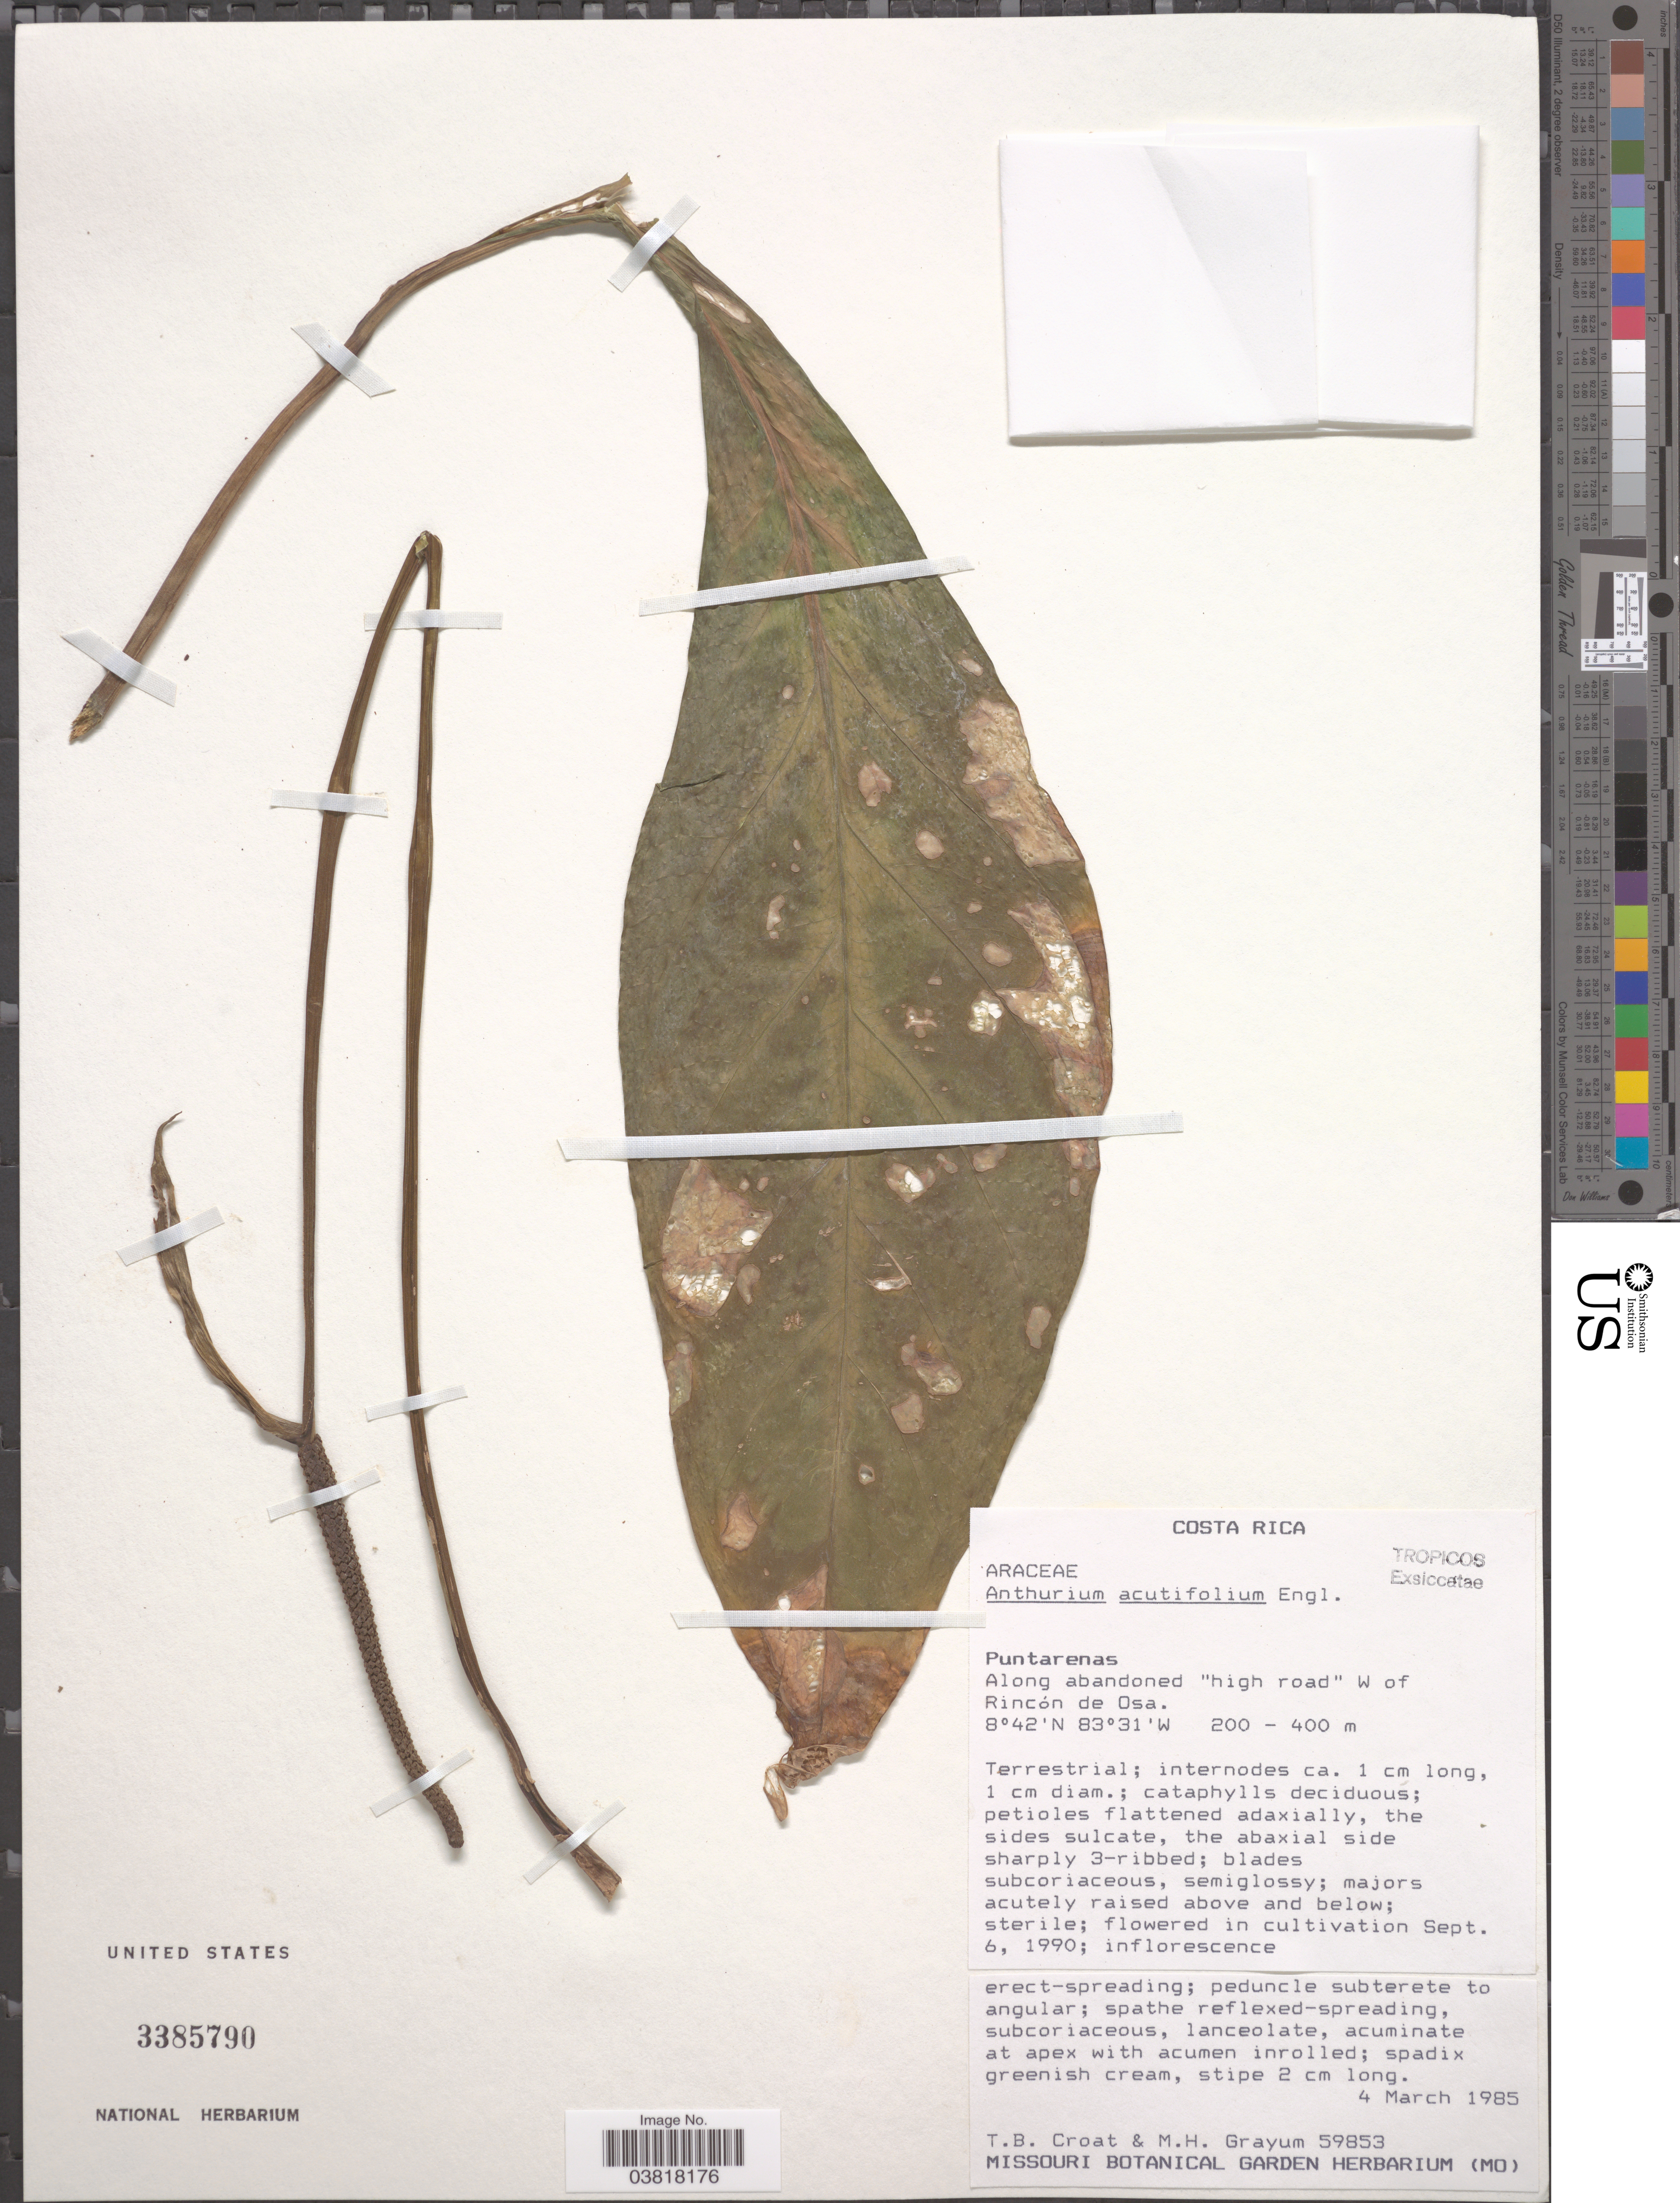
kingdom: Plantae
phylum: Tracheophyta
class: Liliopsida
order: Alismatales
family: Araceae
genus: Anthurium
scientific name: Anthurium acutangulum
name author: Engl.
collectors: T. B. Croat & M. H. Grayum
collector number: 59853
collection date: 1985-03-04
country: Costa Rica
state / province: Puntarenas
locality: Along abandoned "high road" W of Rincón de Osa.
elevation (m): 200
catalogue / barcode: US 3385790